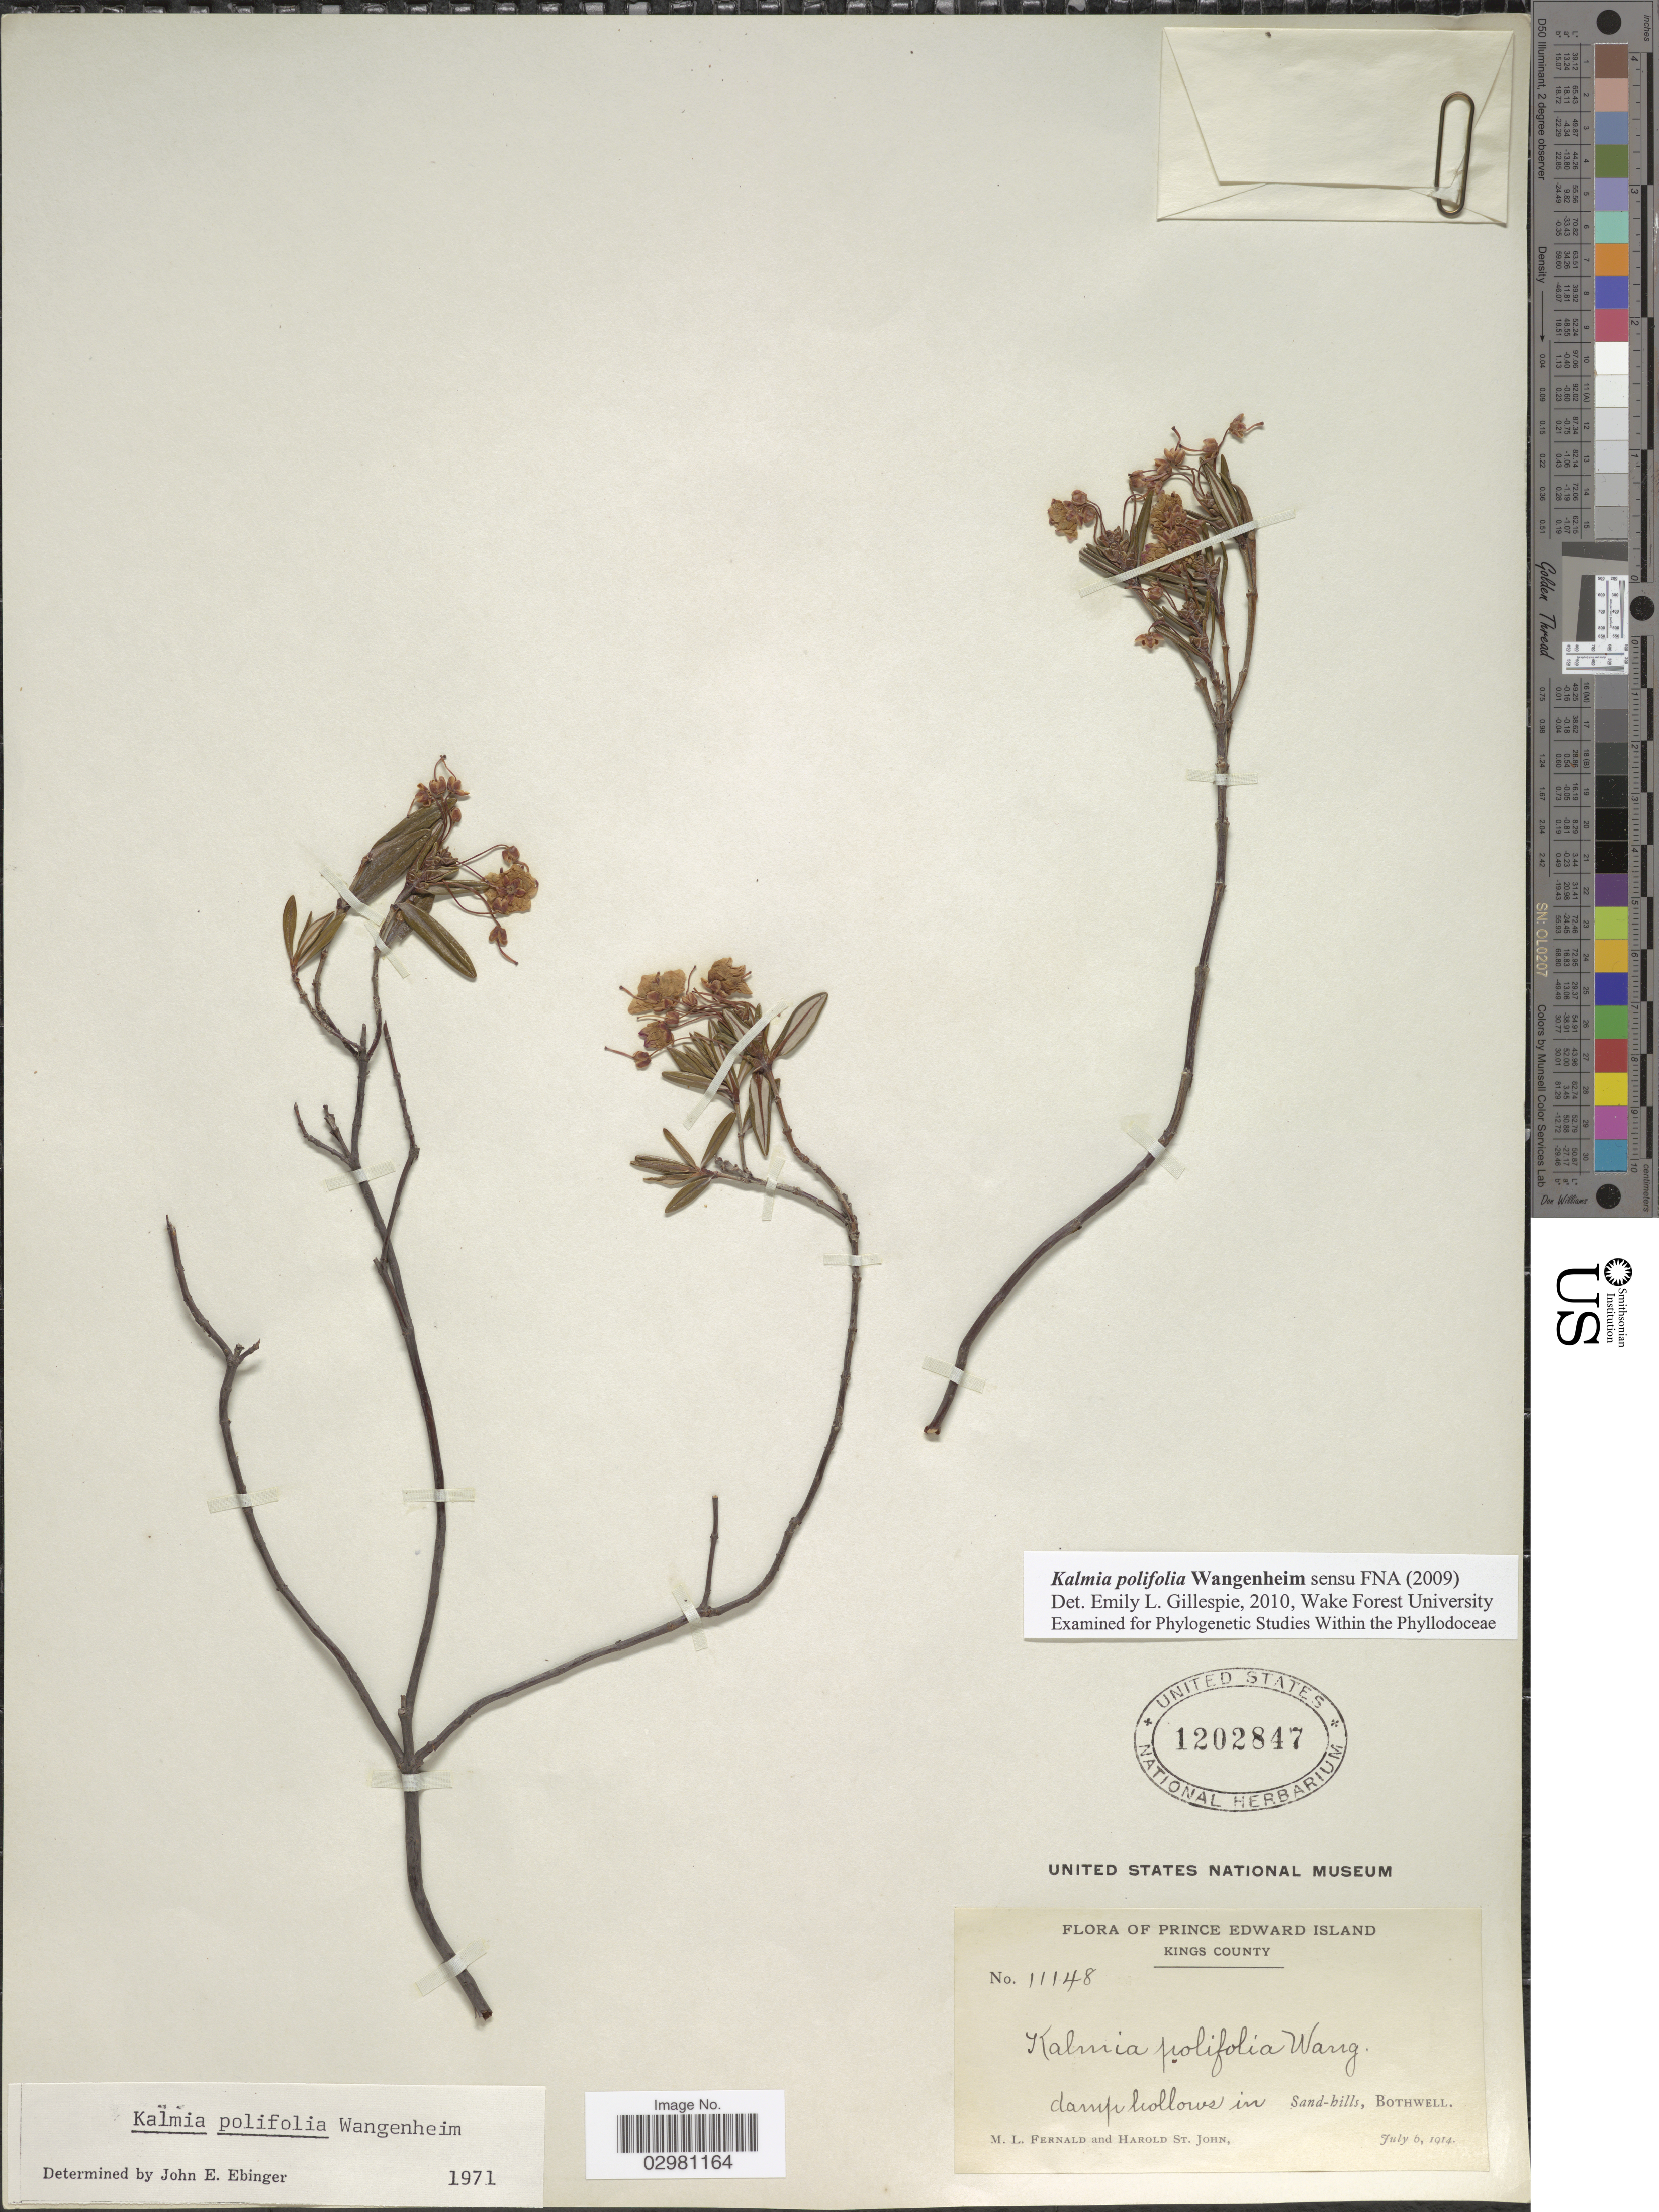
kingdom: Plantae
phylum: Tracheophyta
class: Magnoliopsida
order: Ericales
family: Ericaceae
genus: Kalmia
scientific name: Kalmia polifolia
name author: Wangenh.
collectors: M. L. Fernald & H. St. John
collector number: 11148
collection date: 1914-07-06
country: Canada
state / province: Prince Edward Island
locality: Kings County. Damp hollows in Sand-hills, Bothwell.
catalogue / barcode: US 1202847